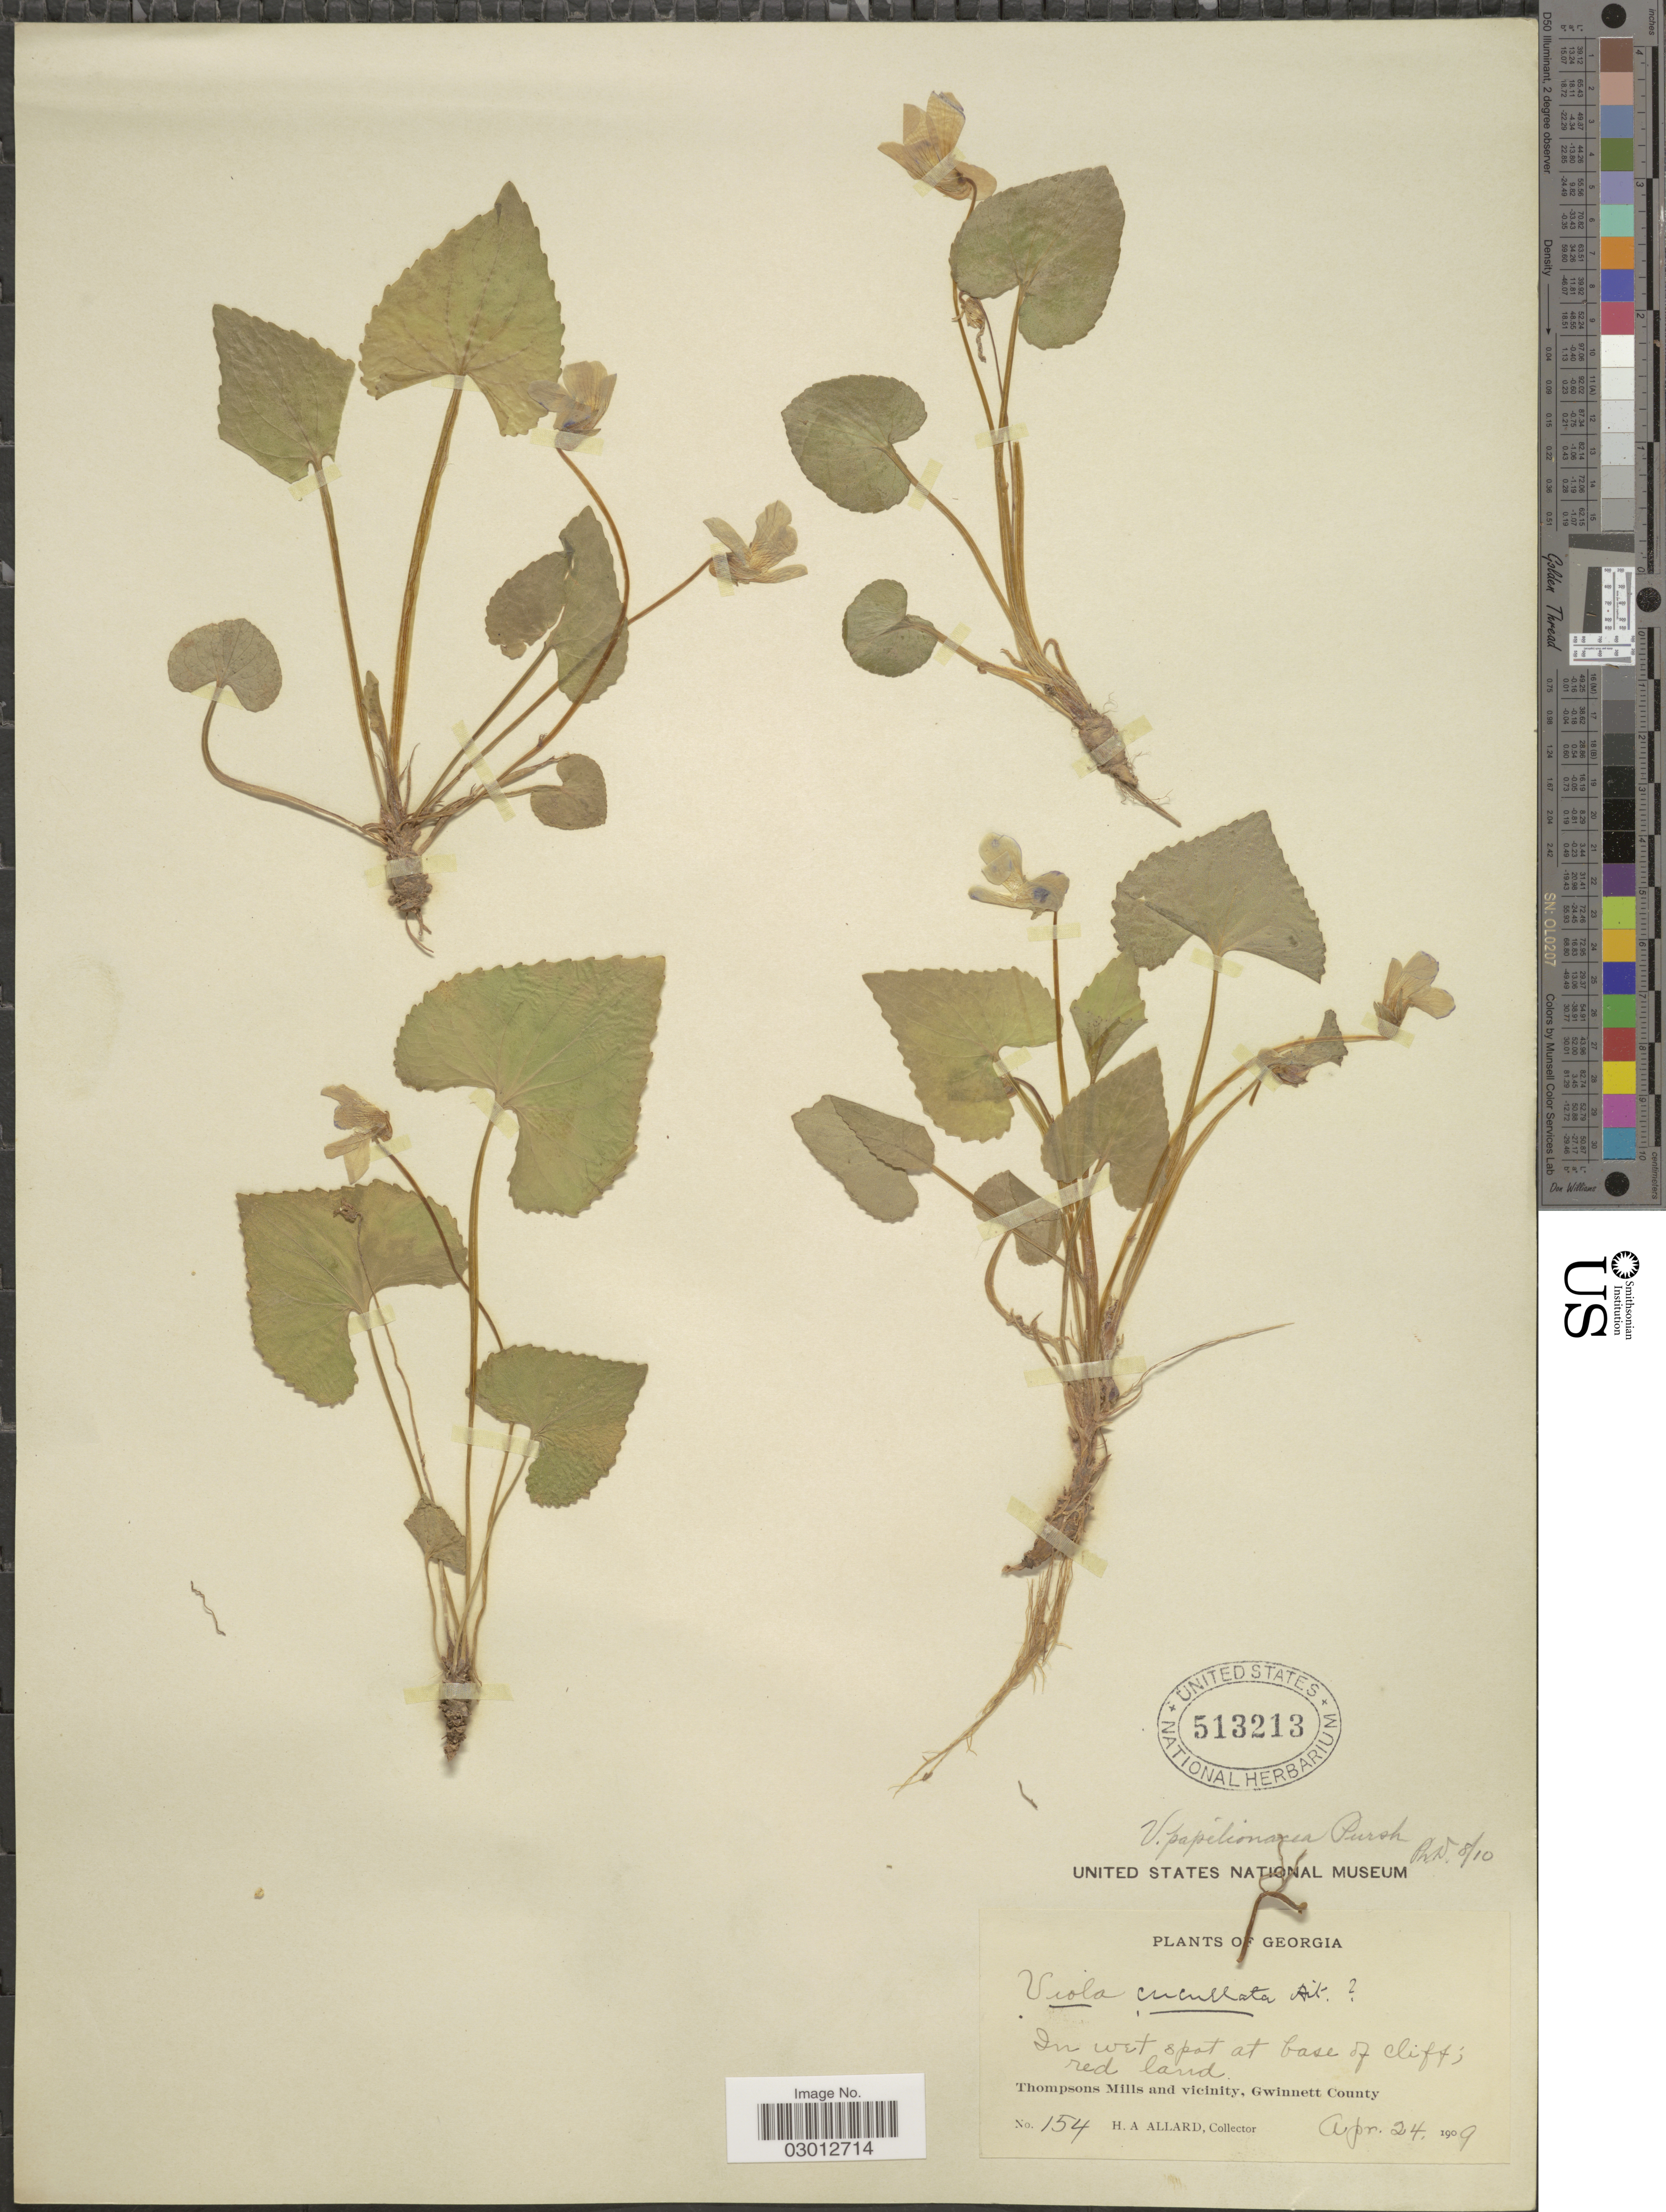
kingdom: Plantae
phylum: Tracheophyta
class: Magnoliopsida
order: Malpighiales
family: Violaceae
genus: Viola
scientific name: Viola papilionacea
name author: Pursh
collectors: H. A. Allard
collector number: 154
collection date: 1909-04-24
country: United States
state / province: Georgia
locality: In wet spot at base of cliff; red land. Thompsons Mills and vicinity, Gwinnett County.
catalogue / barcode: US 513213